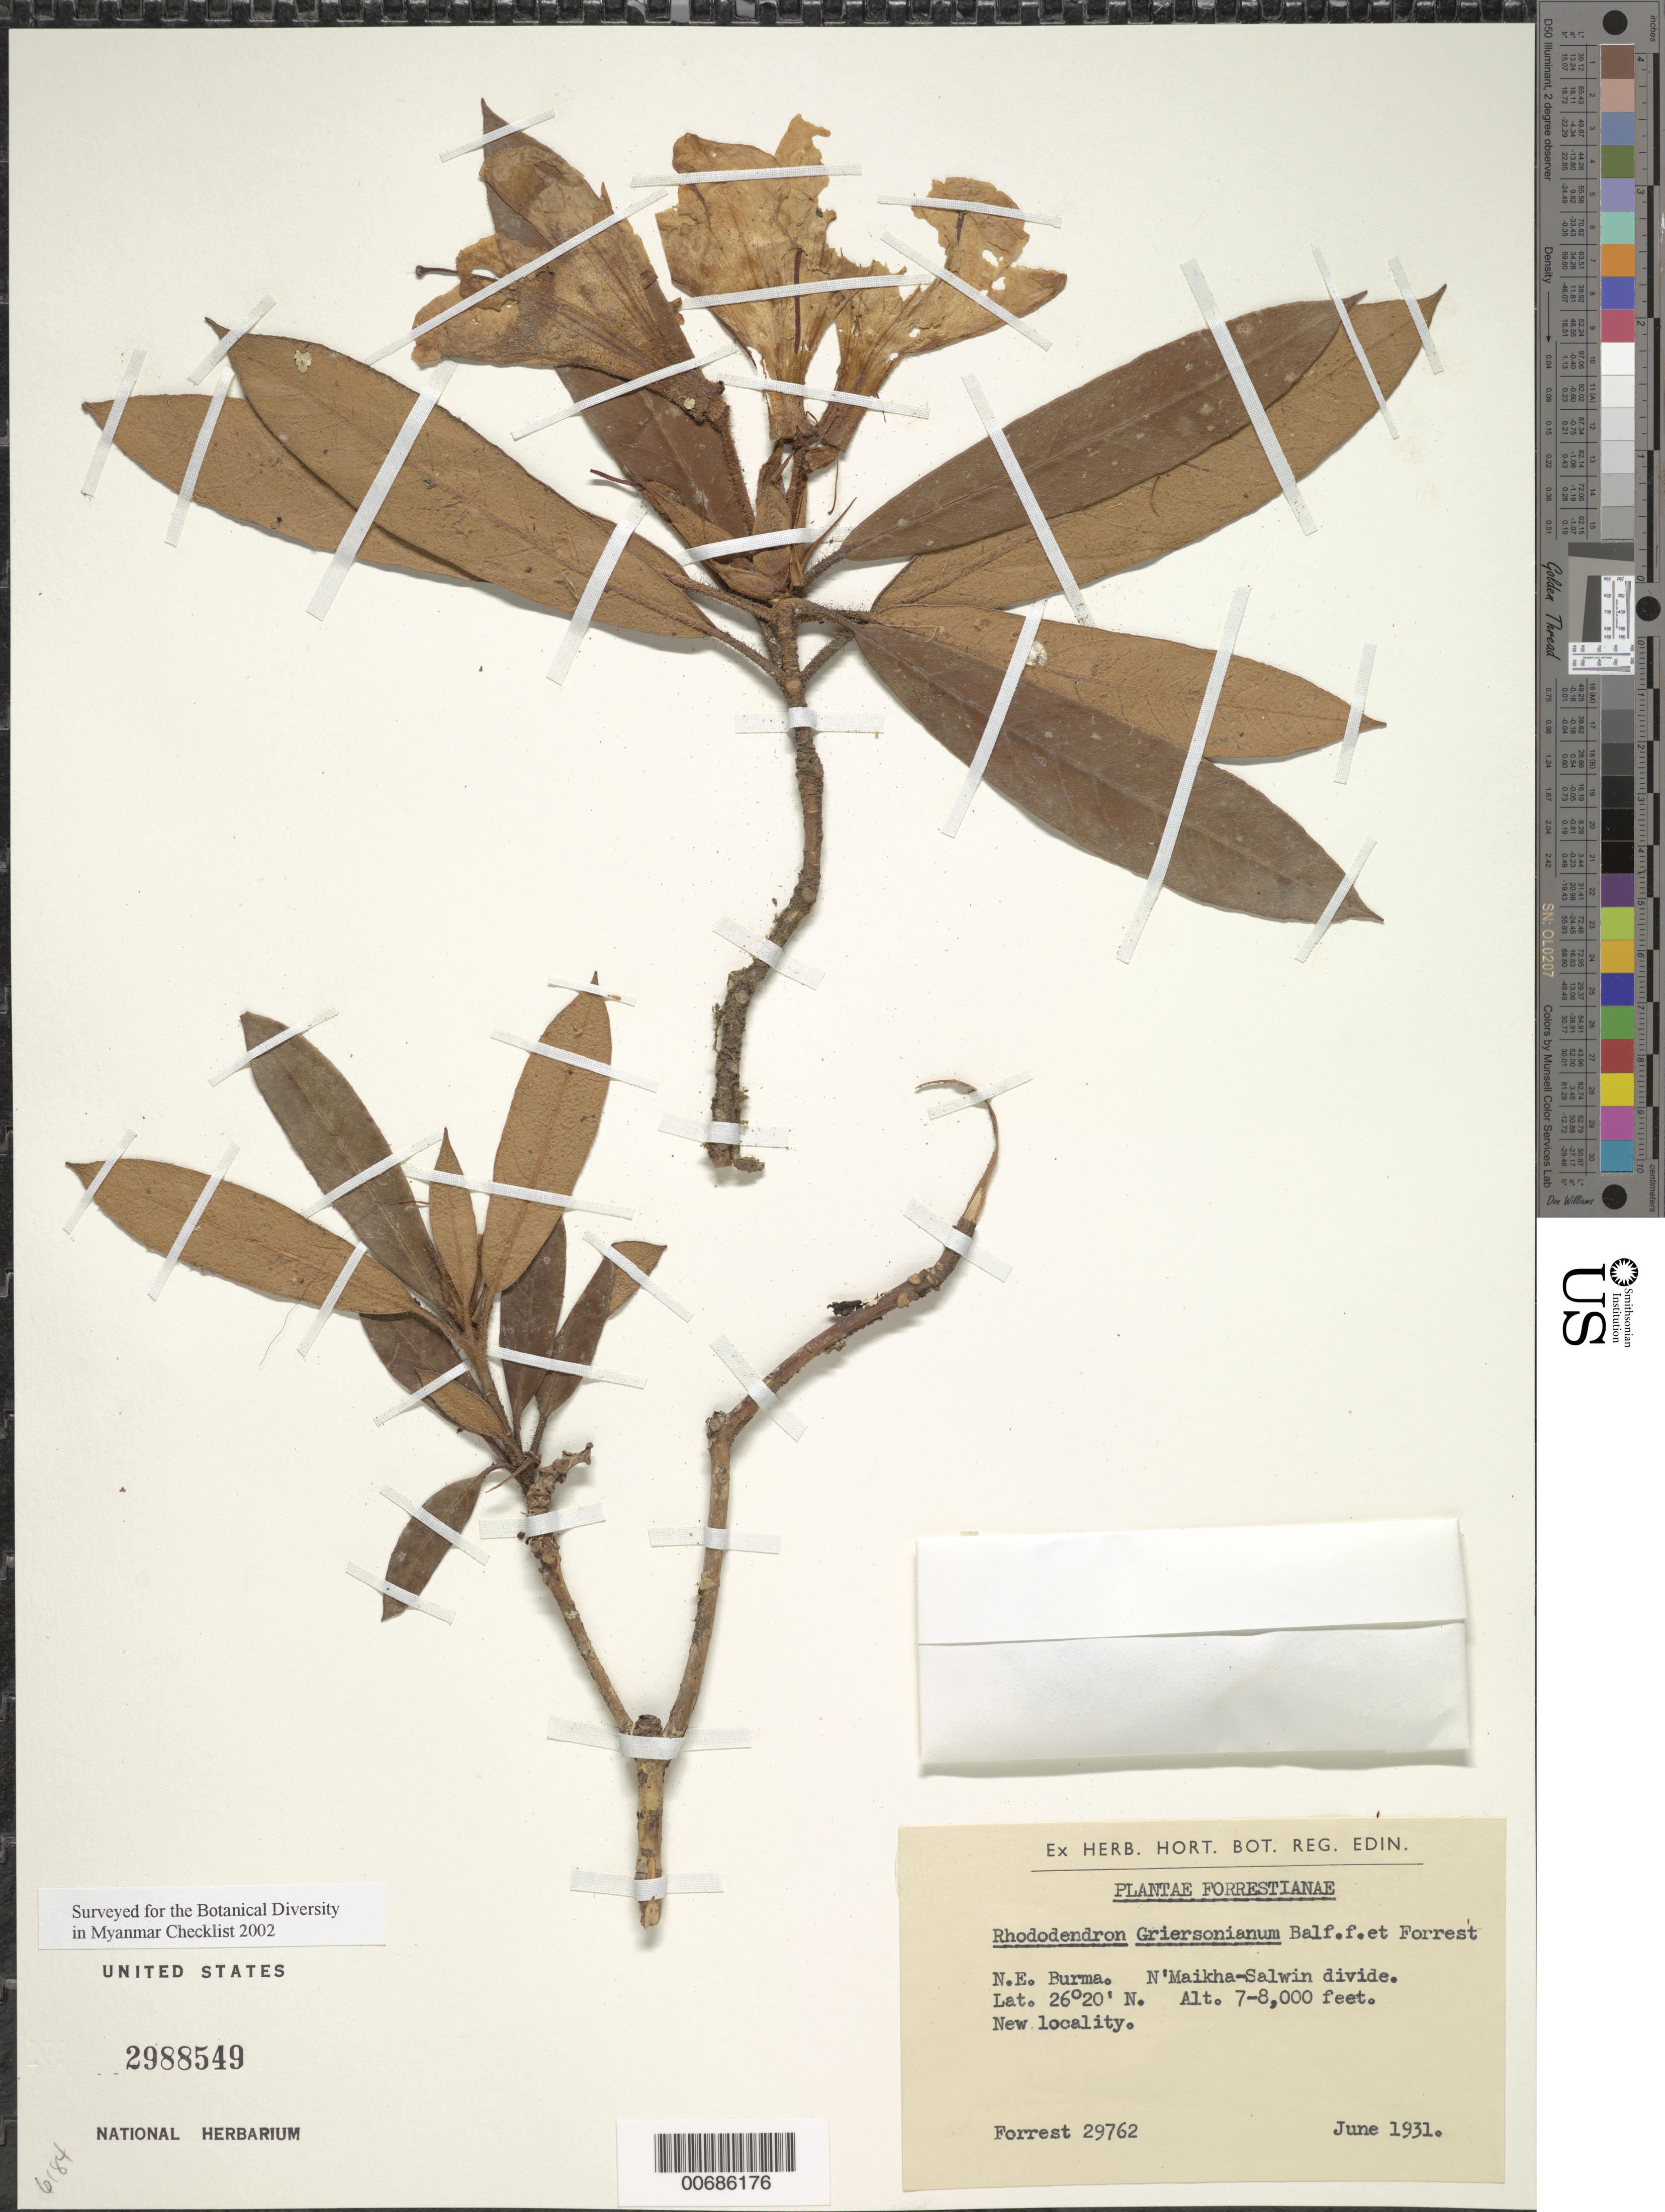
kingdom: Plantae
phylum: Tracheophyta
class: Magnoliopsida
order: Ericales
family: Ericaceae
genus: Rhododendron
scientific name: Rhododendron griersonianum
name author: Balf. f. & Forrest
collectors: G. Forrest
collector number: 29762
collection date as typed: Jun 1931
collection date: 1931-06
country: Myanmar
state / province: Kachin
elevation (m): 2134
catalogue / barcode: US 2988549